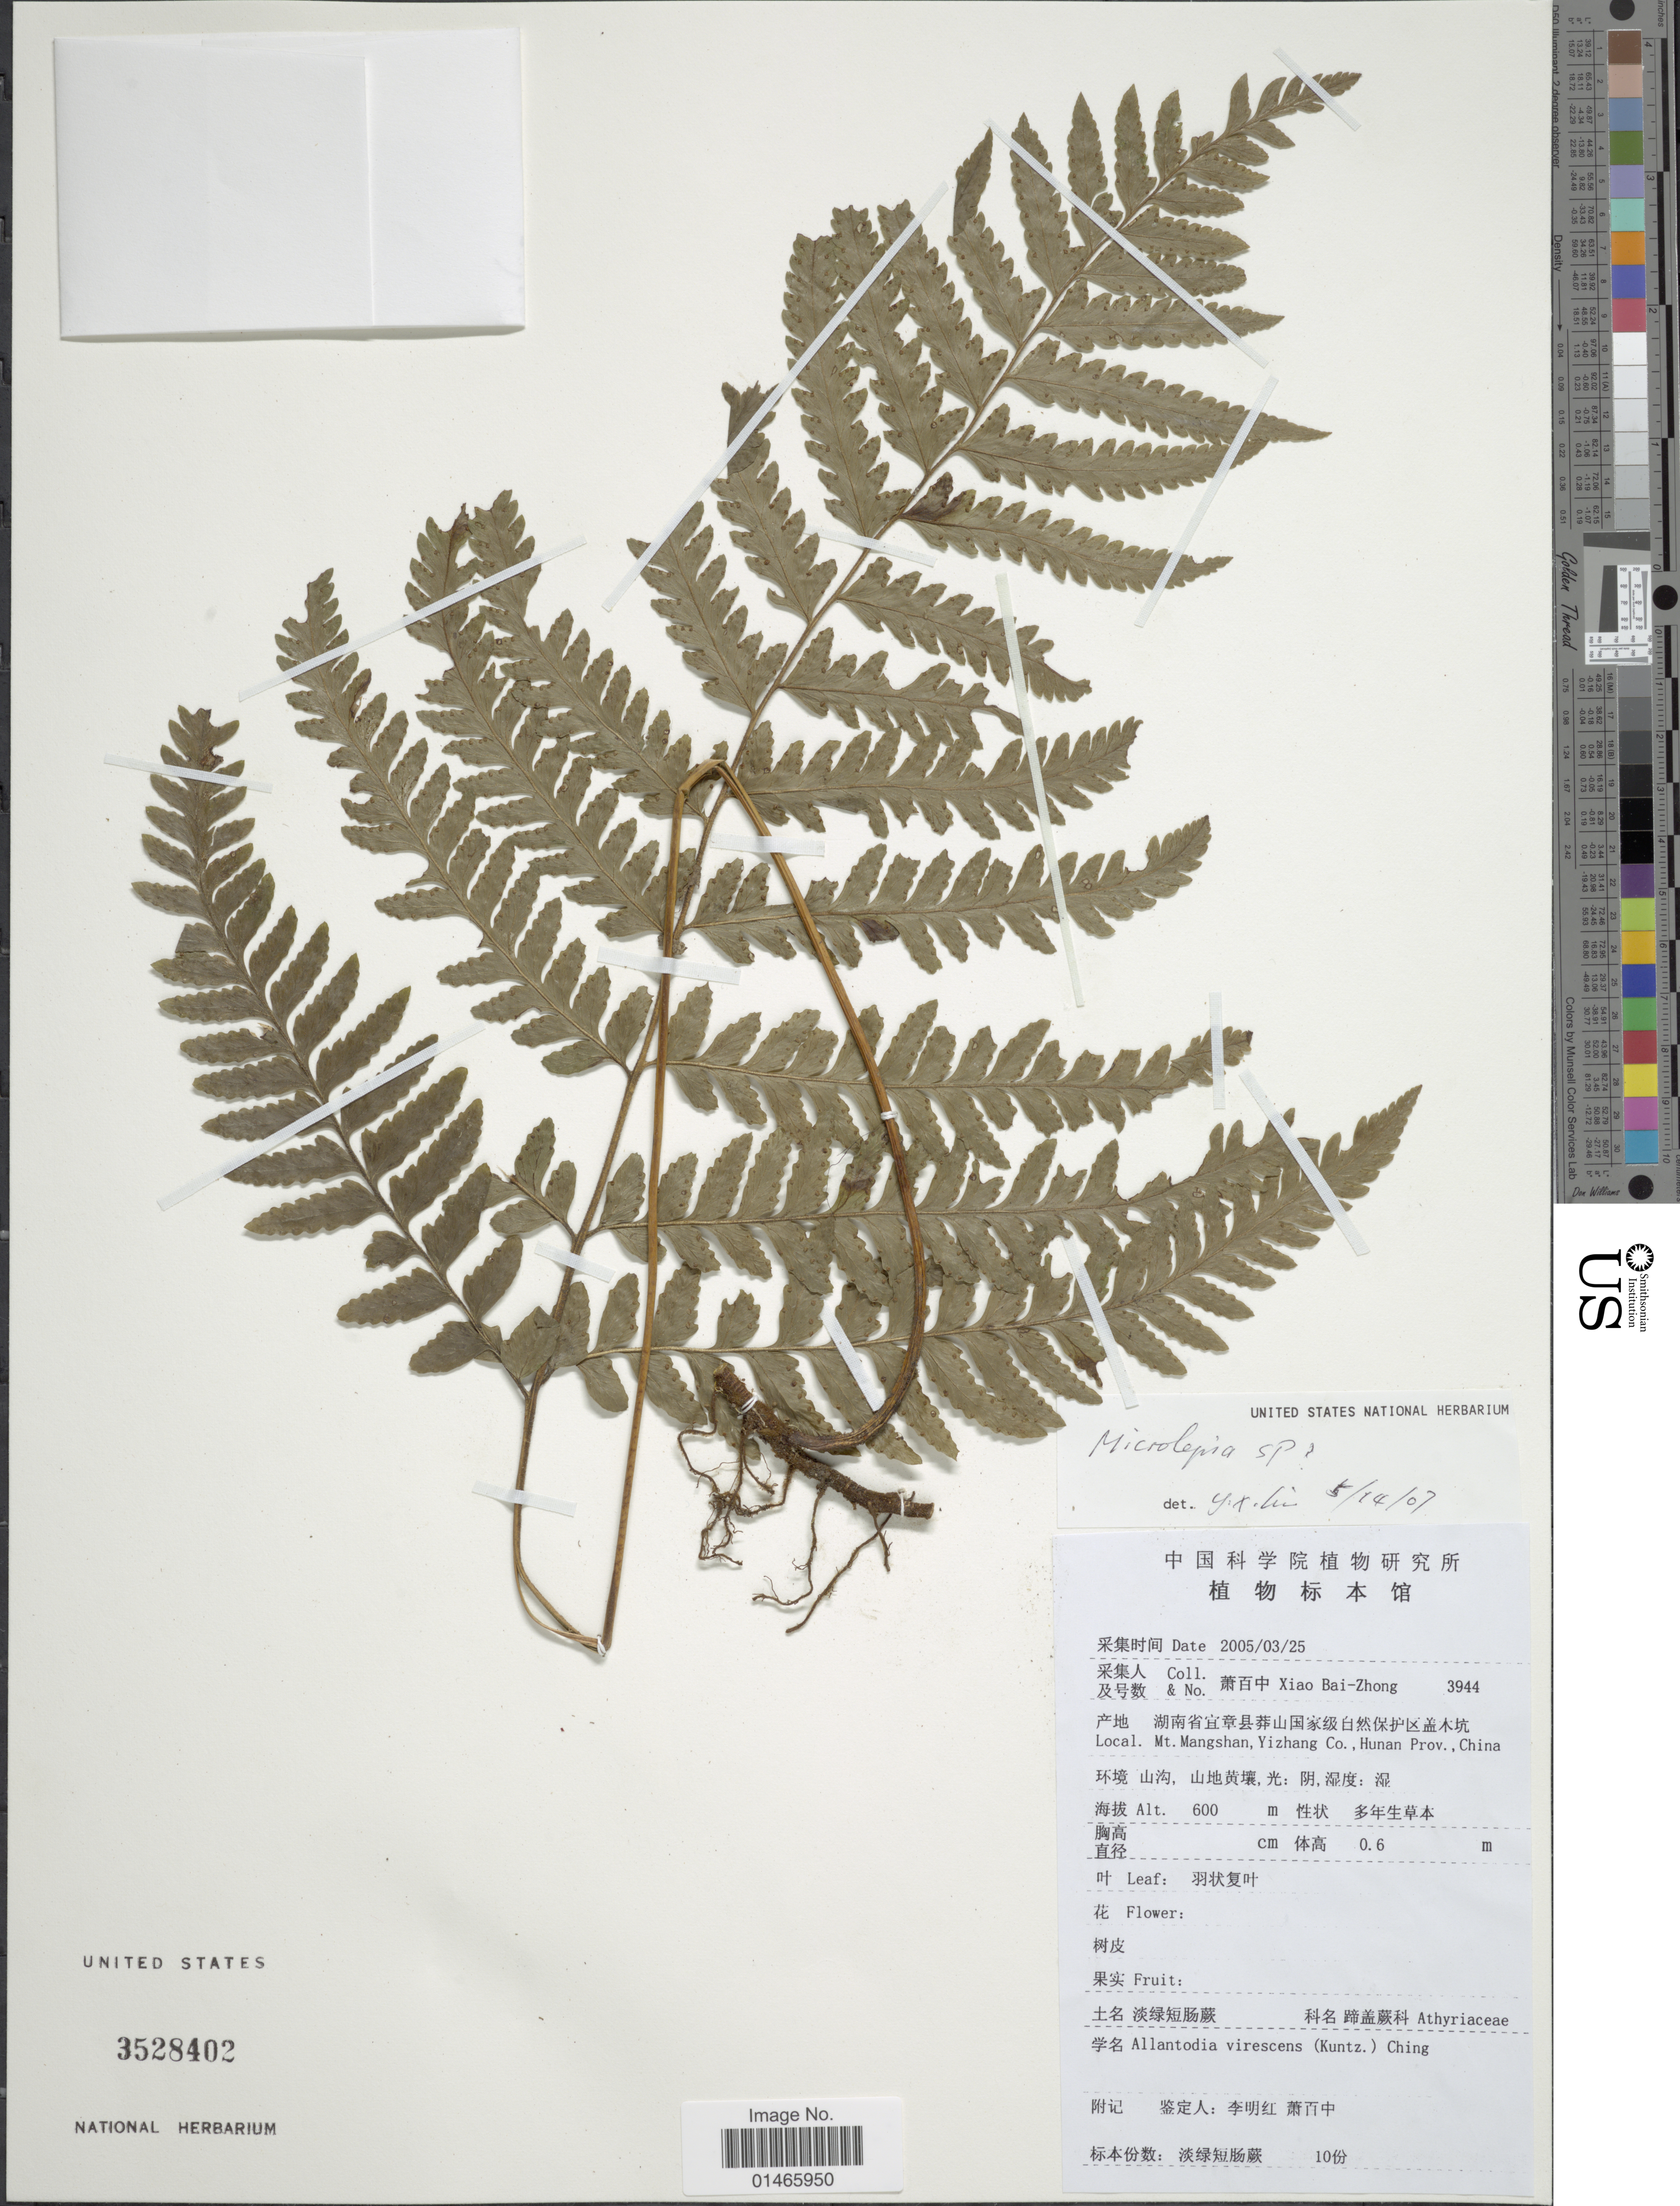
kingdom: Plantae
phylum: Tracheophyta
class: Polypodiopsida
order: Polypodiales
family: Dennstaedtiaceae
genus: Microlepia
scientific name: Microlepia sp.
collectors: B. Z. Xiao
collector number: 3944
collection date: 2005-03-25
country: China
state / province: Hunan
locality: Mt. Mangshan, Yizhang Co.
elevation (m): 600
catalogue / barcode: US 3528402